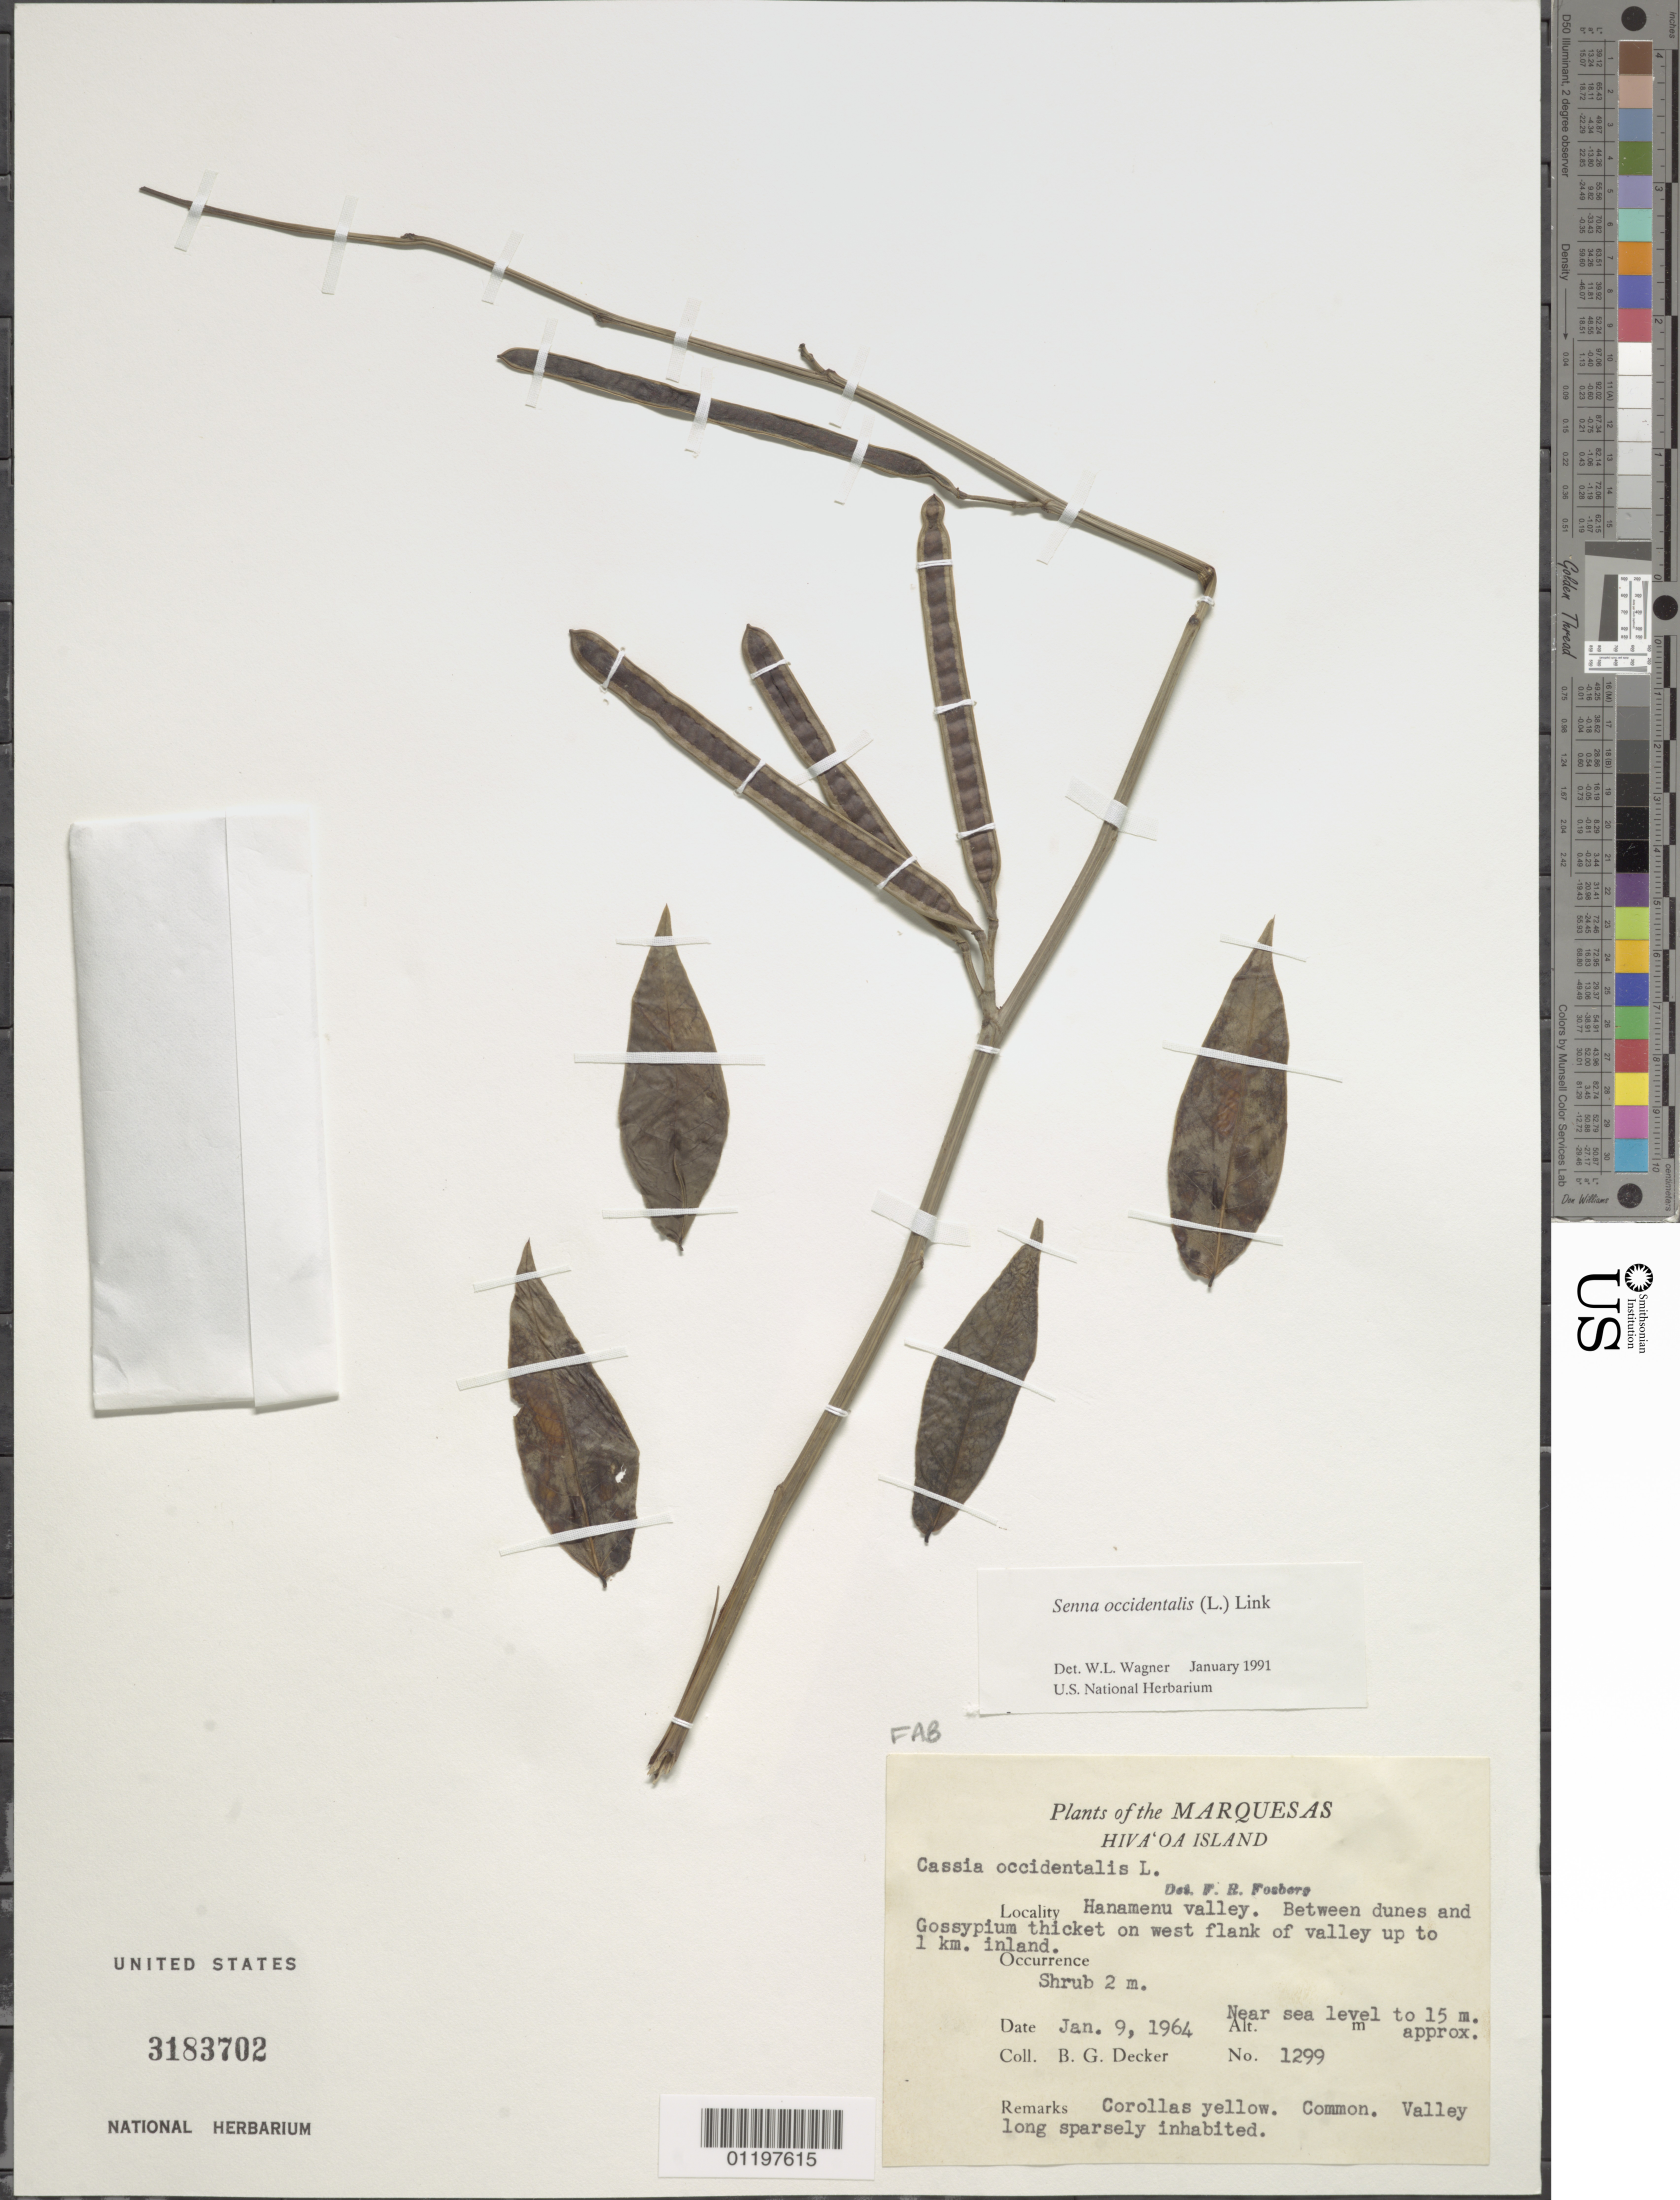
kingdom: Plantae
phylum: Tracheophyta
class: Magnoliopsida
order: Fabales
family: Fabaceae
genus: Senna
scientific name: Senna occidentalis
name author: (L.) Link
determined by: Wagner, W. L., (BOT), Smithsonian Institution - National Museum of Natural History (UNITED STATES)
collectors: B. G. Decker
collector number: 1299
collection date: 1964-01-09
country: French Polynesia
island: Hiva Oa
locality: Hanamenu Valley, between dunes and Gossypium thicket on W flank of valley up to 1 km inland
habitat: Common. Valley long sparsely inhabited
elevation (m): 0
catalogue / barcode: US 3183702